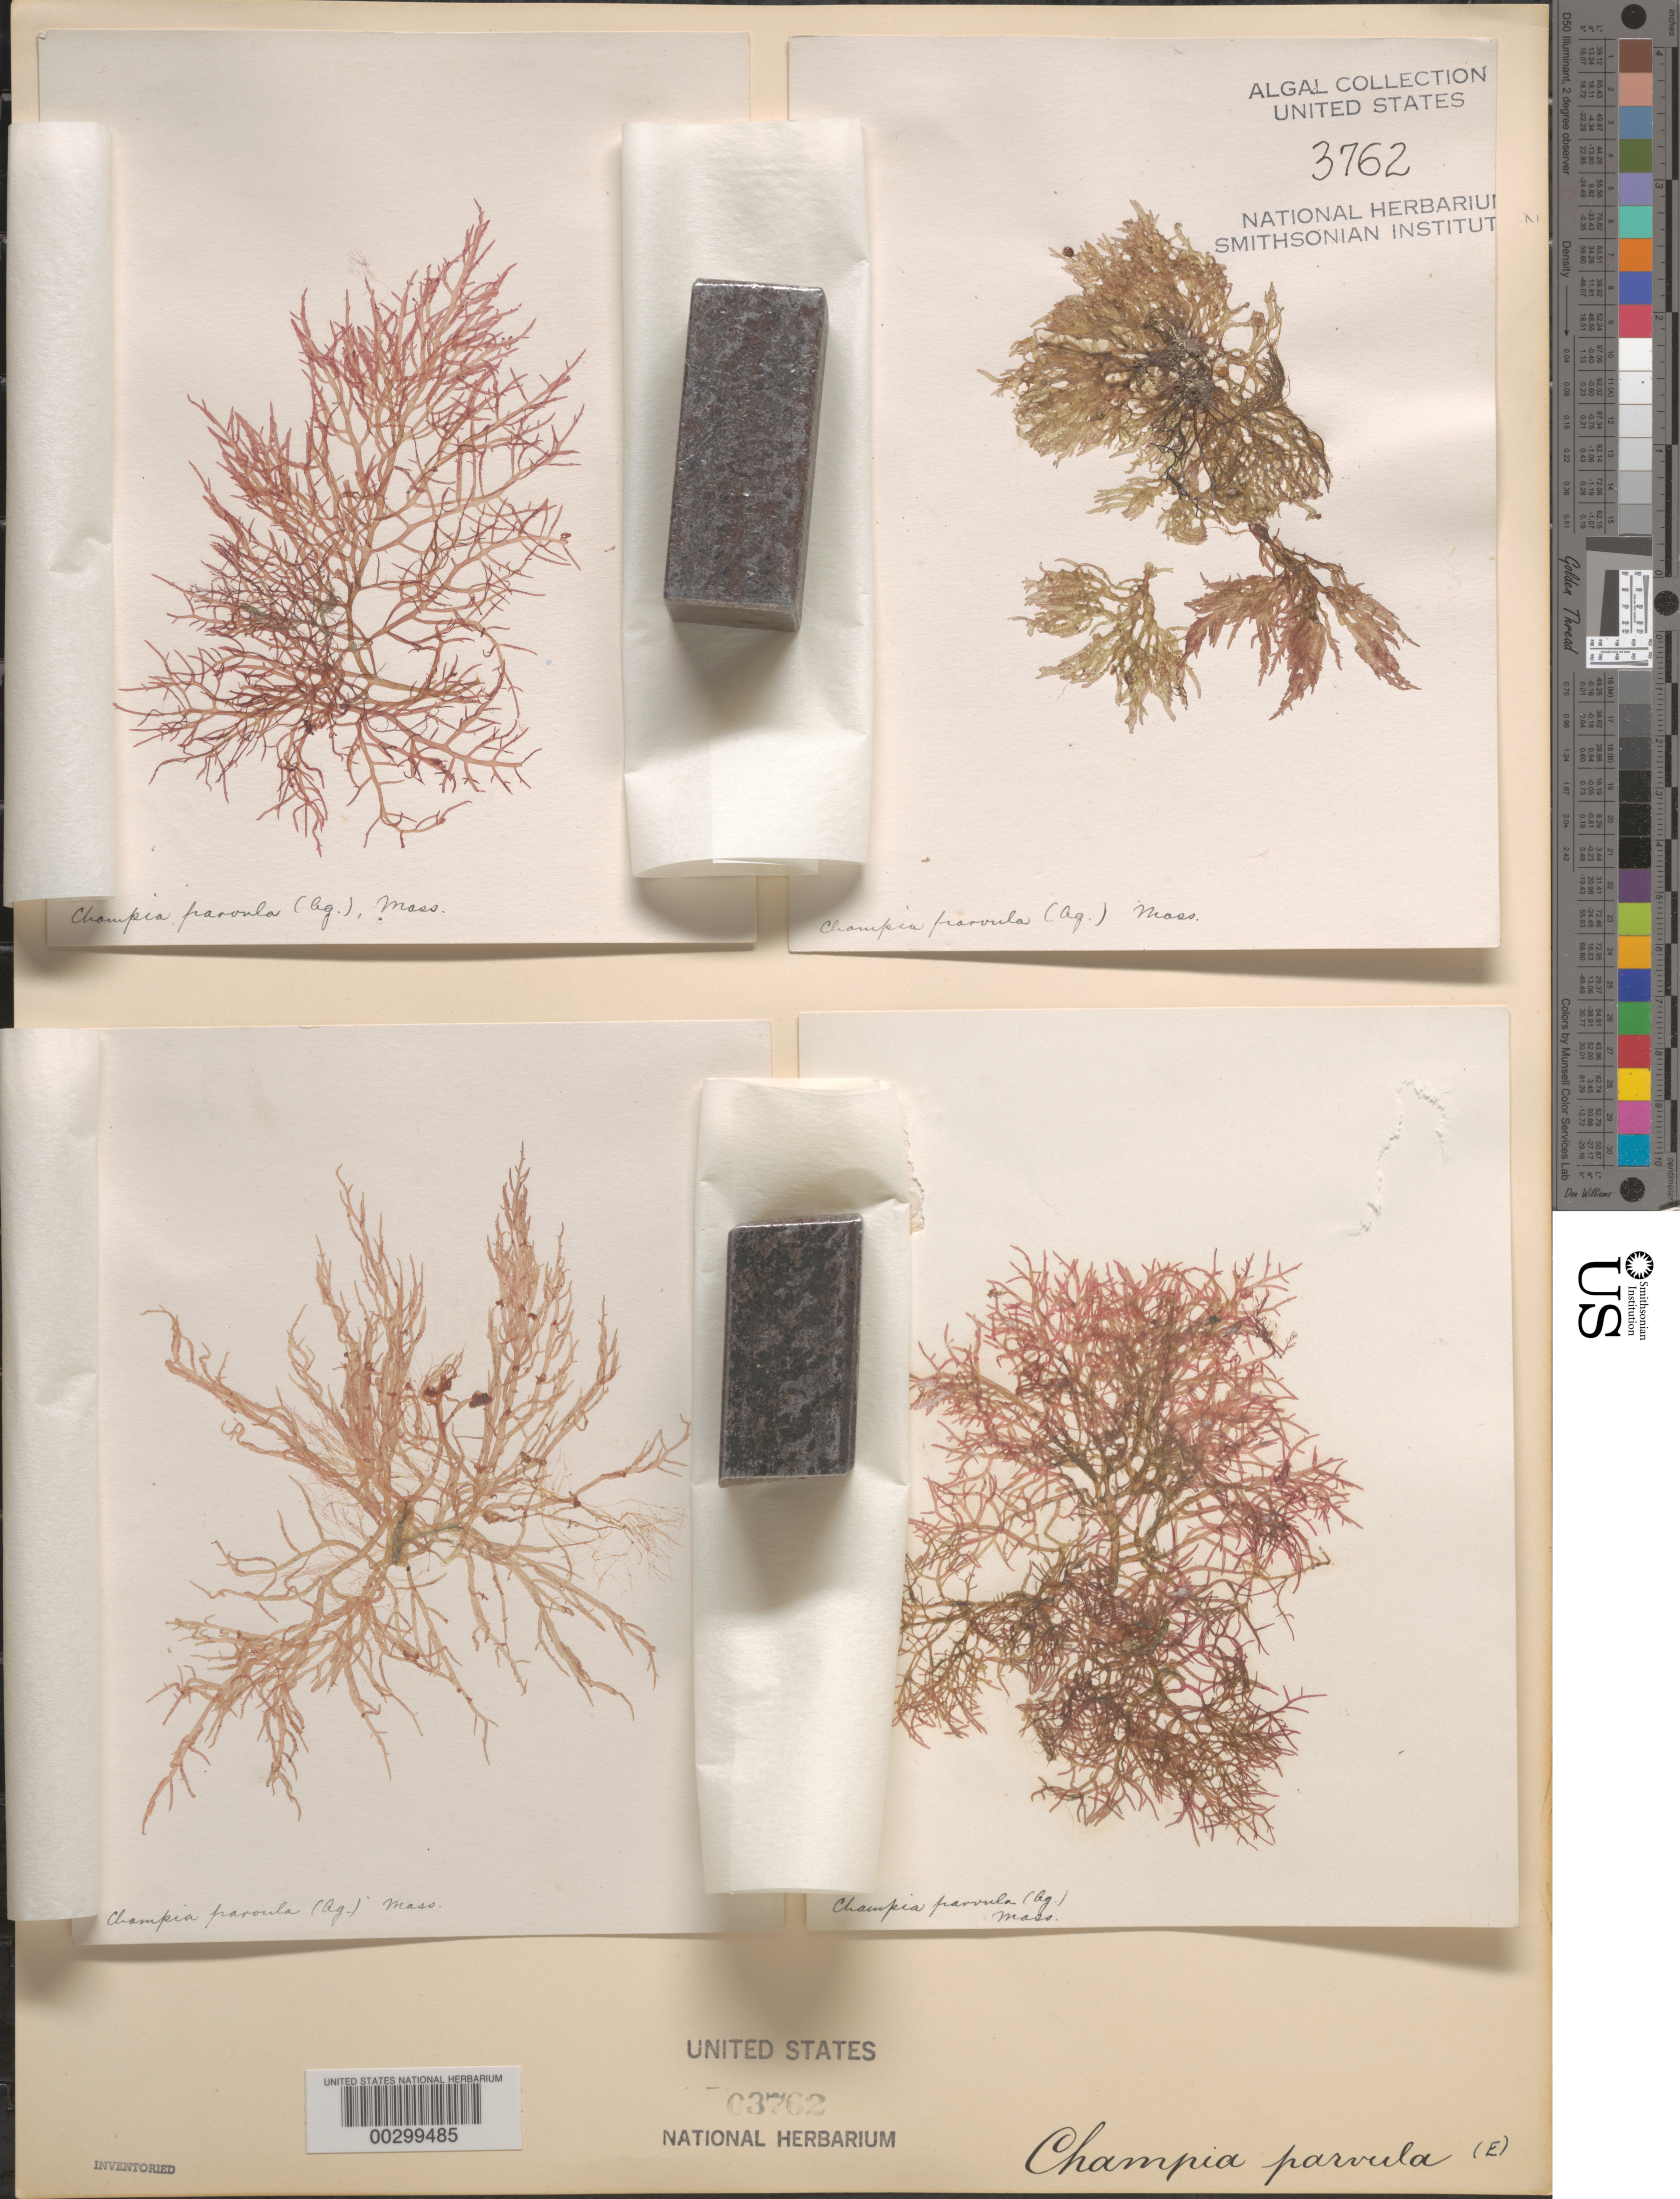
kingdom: Plantae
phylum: Rhodophyta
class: Florideophyceae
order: Rhodymeniales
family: Champiaceae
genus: Champia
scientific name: Champia parvula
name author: (C. Agardh) Harv.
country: United States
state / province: Massachusetts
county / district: Dukes County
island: Martha's Vineyard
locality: Cottage City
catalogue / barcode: US 3762